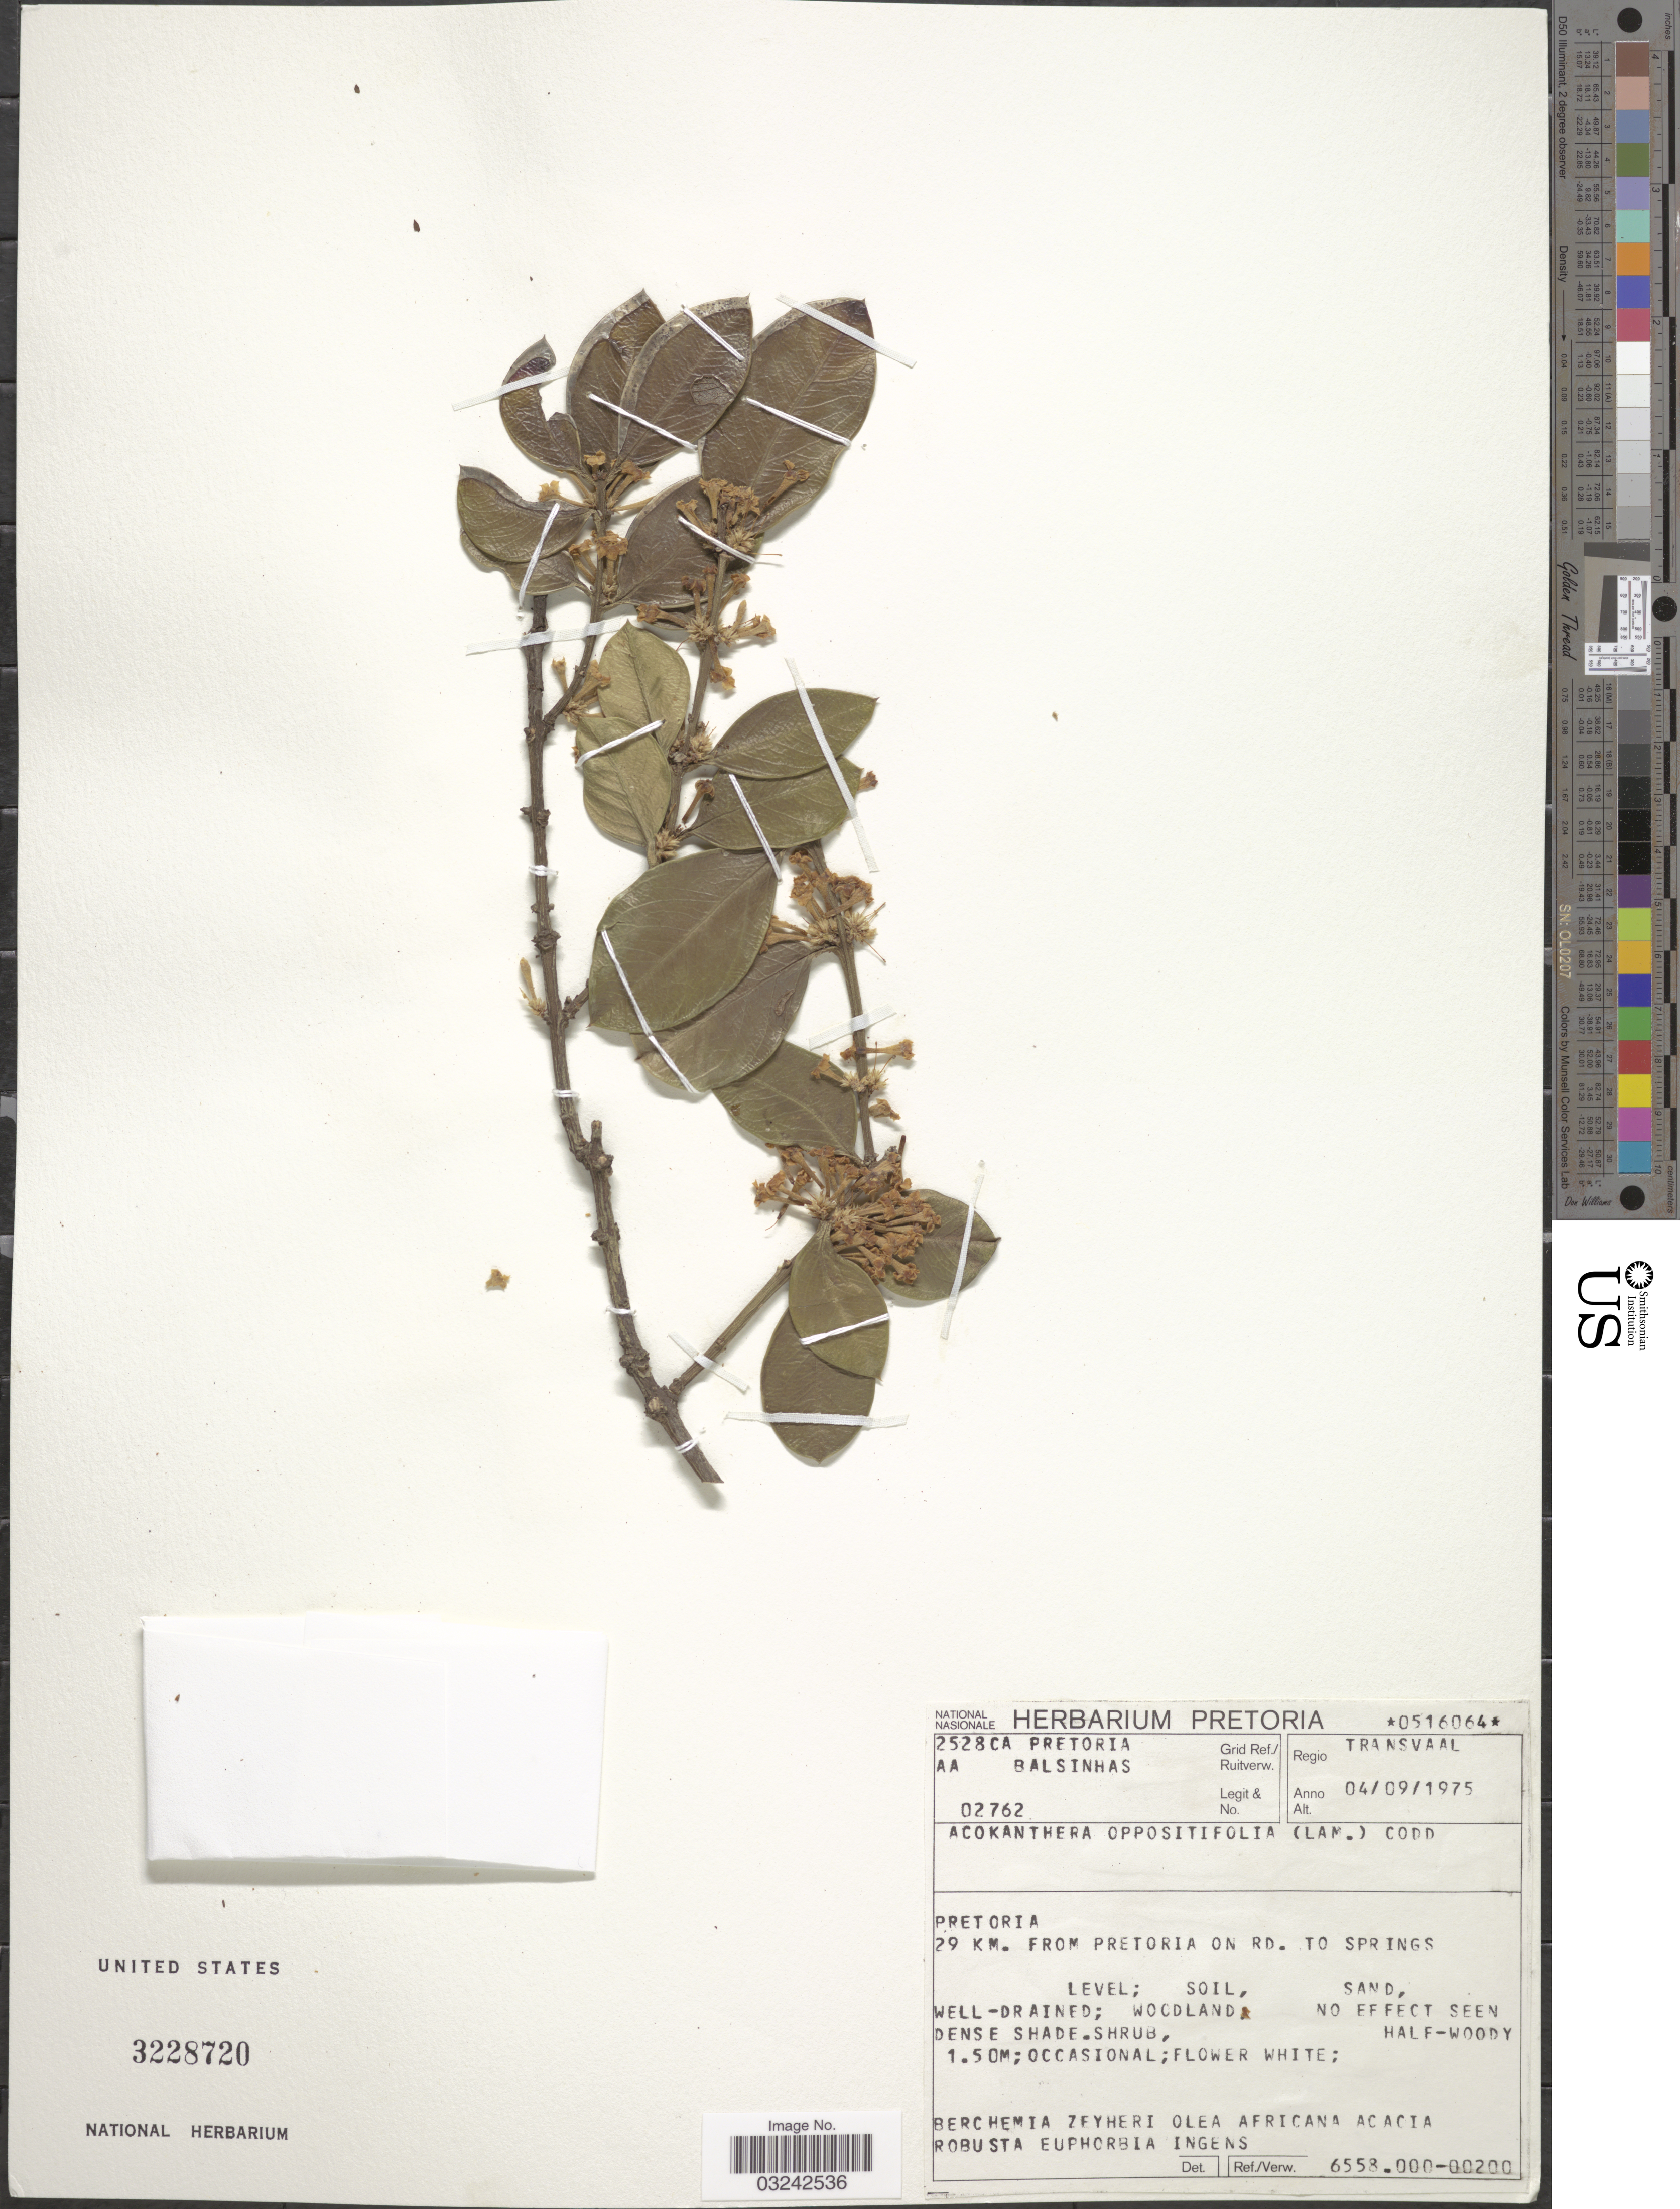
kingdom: Plantae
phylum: Tracheophyta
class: Magnoliopsida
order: Gentianales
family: Apocynaceae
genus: Acokanthera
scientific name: Acokanthera oppositifolia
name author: (Lam.) Codd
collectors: A. A. Balsinhas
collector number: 02762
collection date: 1975-09-04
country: South Africa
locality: Regio Transvaal. Grid Ref. 2528CA Pretoria. Pretoria 29 km. from Pretoria on rd. to Springs.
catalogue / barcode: US 3228720